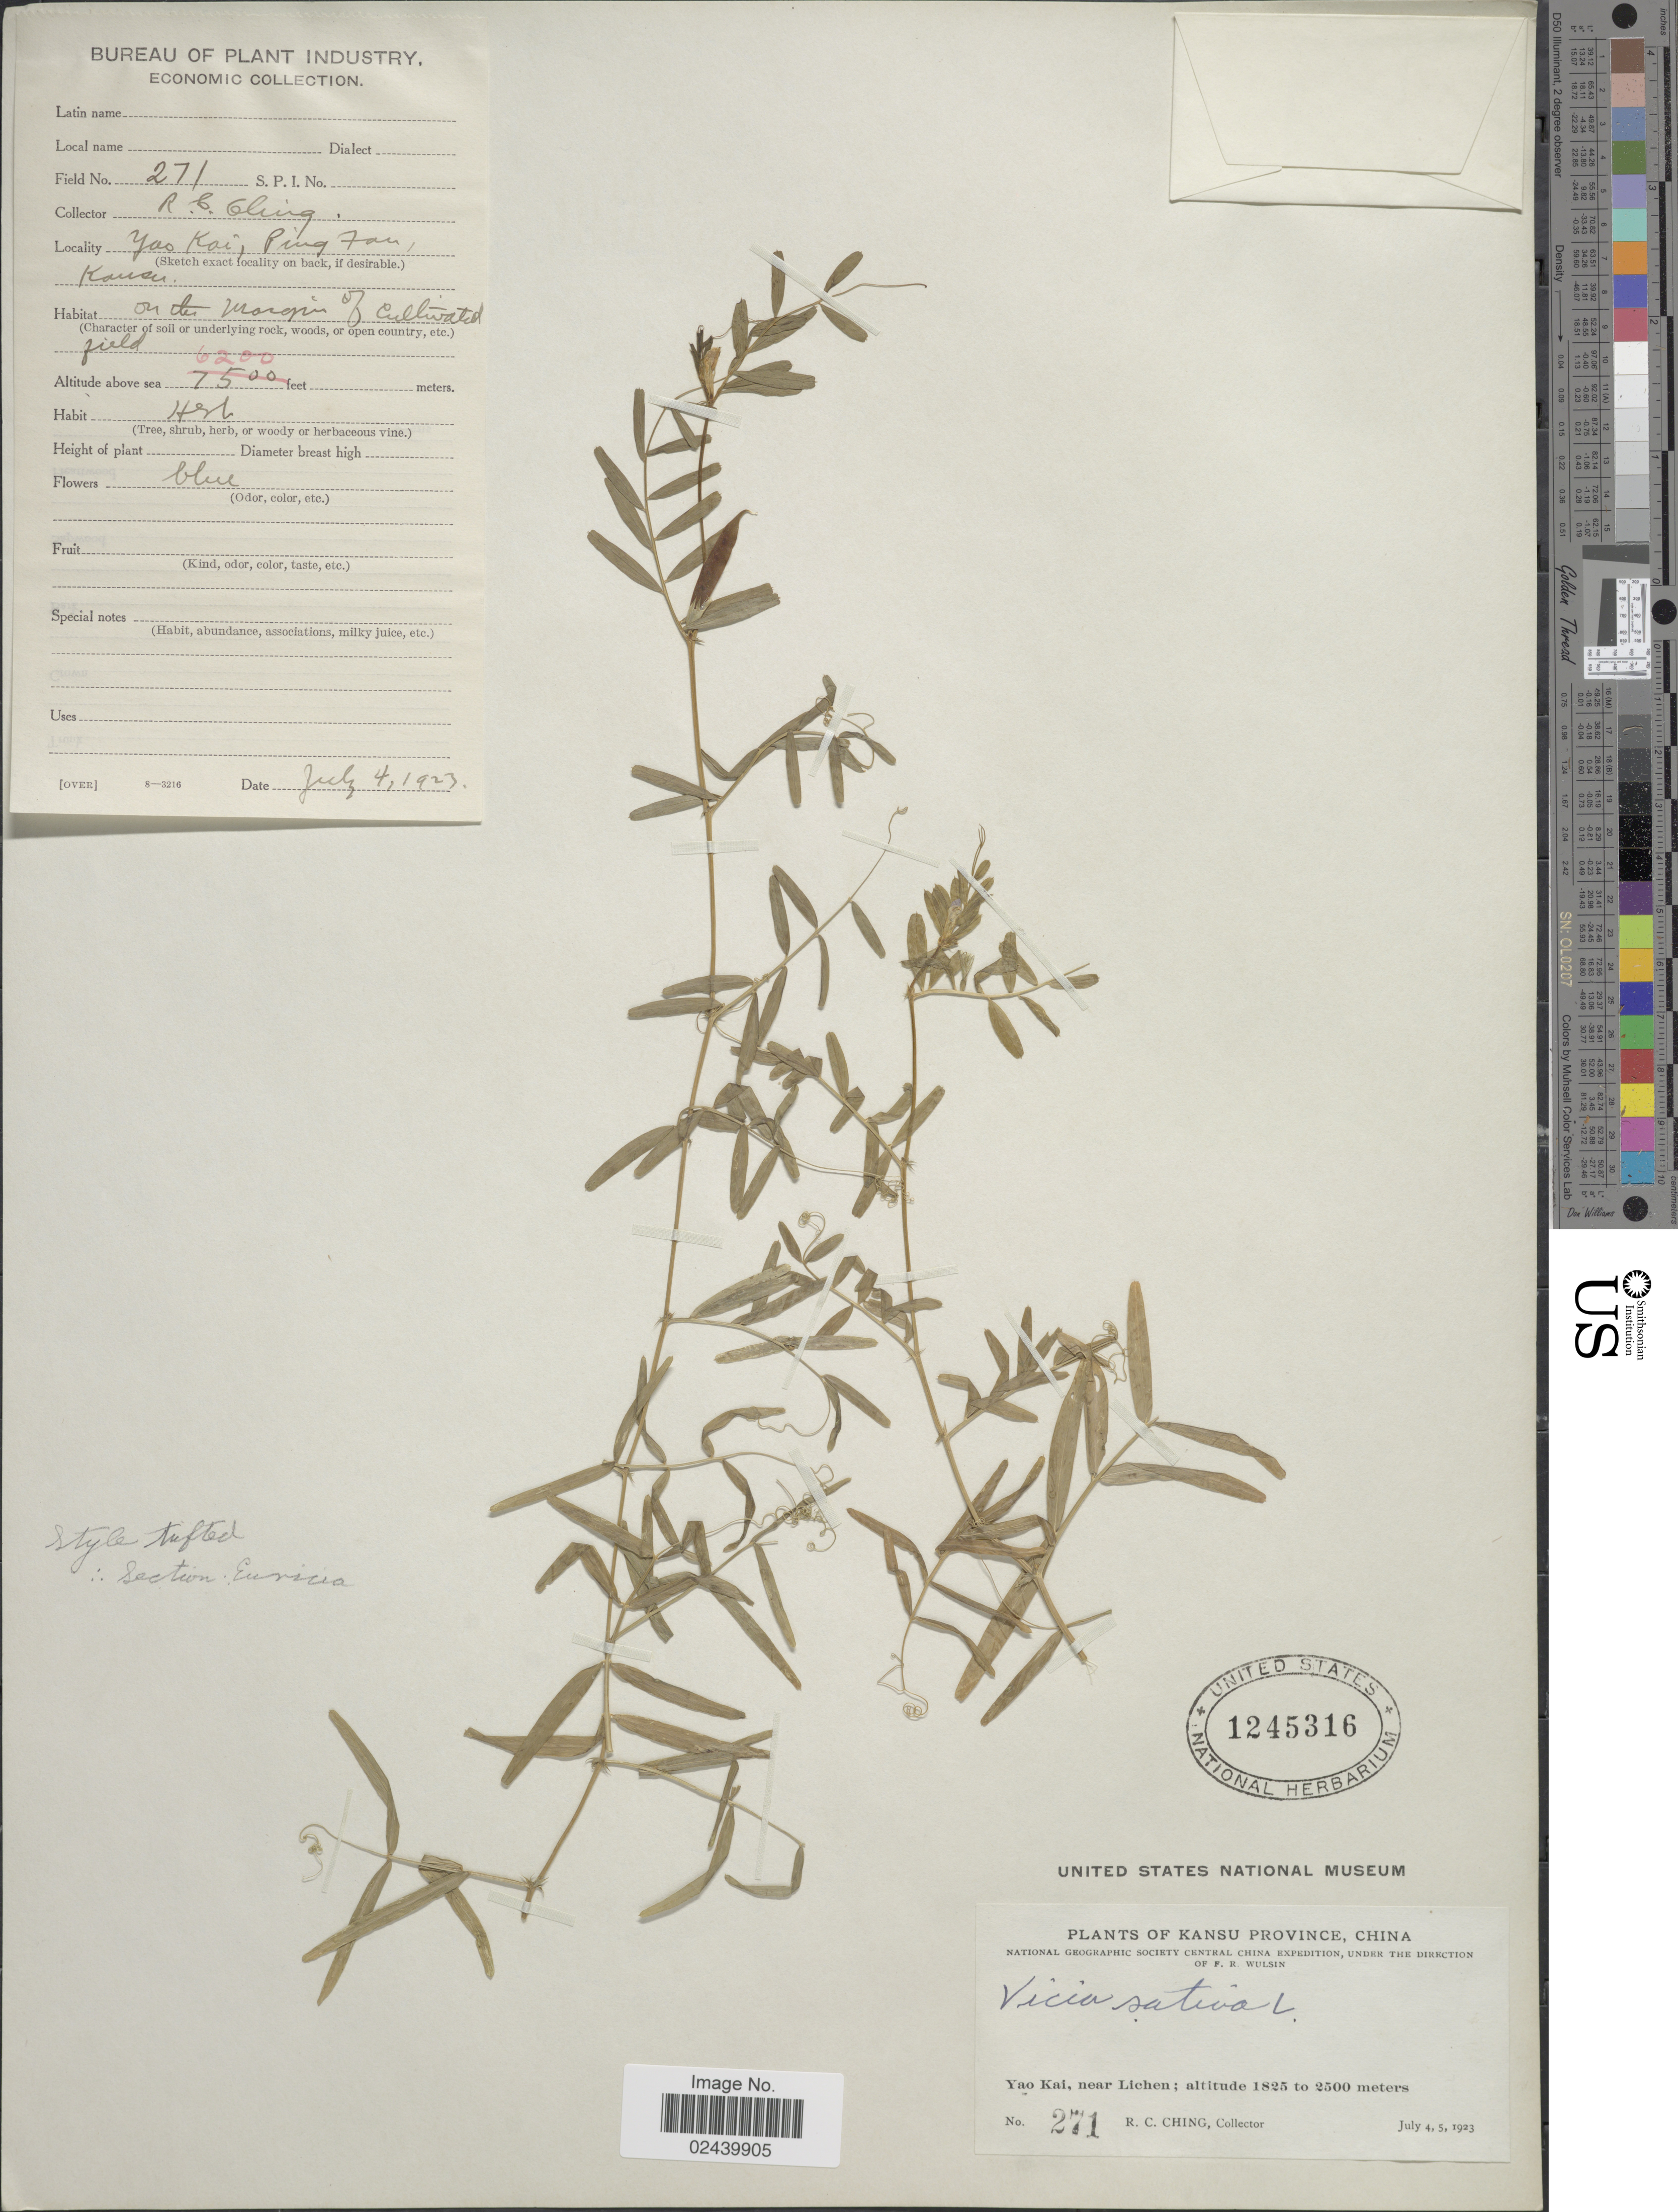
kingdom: Plantae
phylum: Tracheophyta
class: Magnoliopsida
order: Fabales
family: Fabaceae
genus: Vicia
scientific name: Vicia sativa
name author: L.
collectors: R. C. Ching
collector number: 271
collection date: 1923-07-04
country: China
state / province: Gansu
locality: Kansu Province. Central China. Yao Kai, near Lichen, Ping Fan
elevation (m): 1890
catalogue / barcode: US 1245316